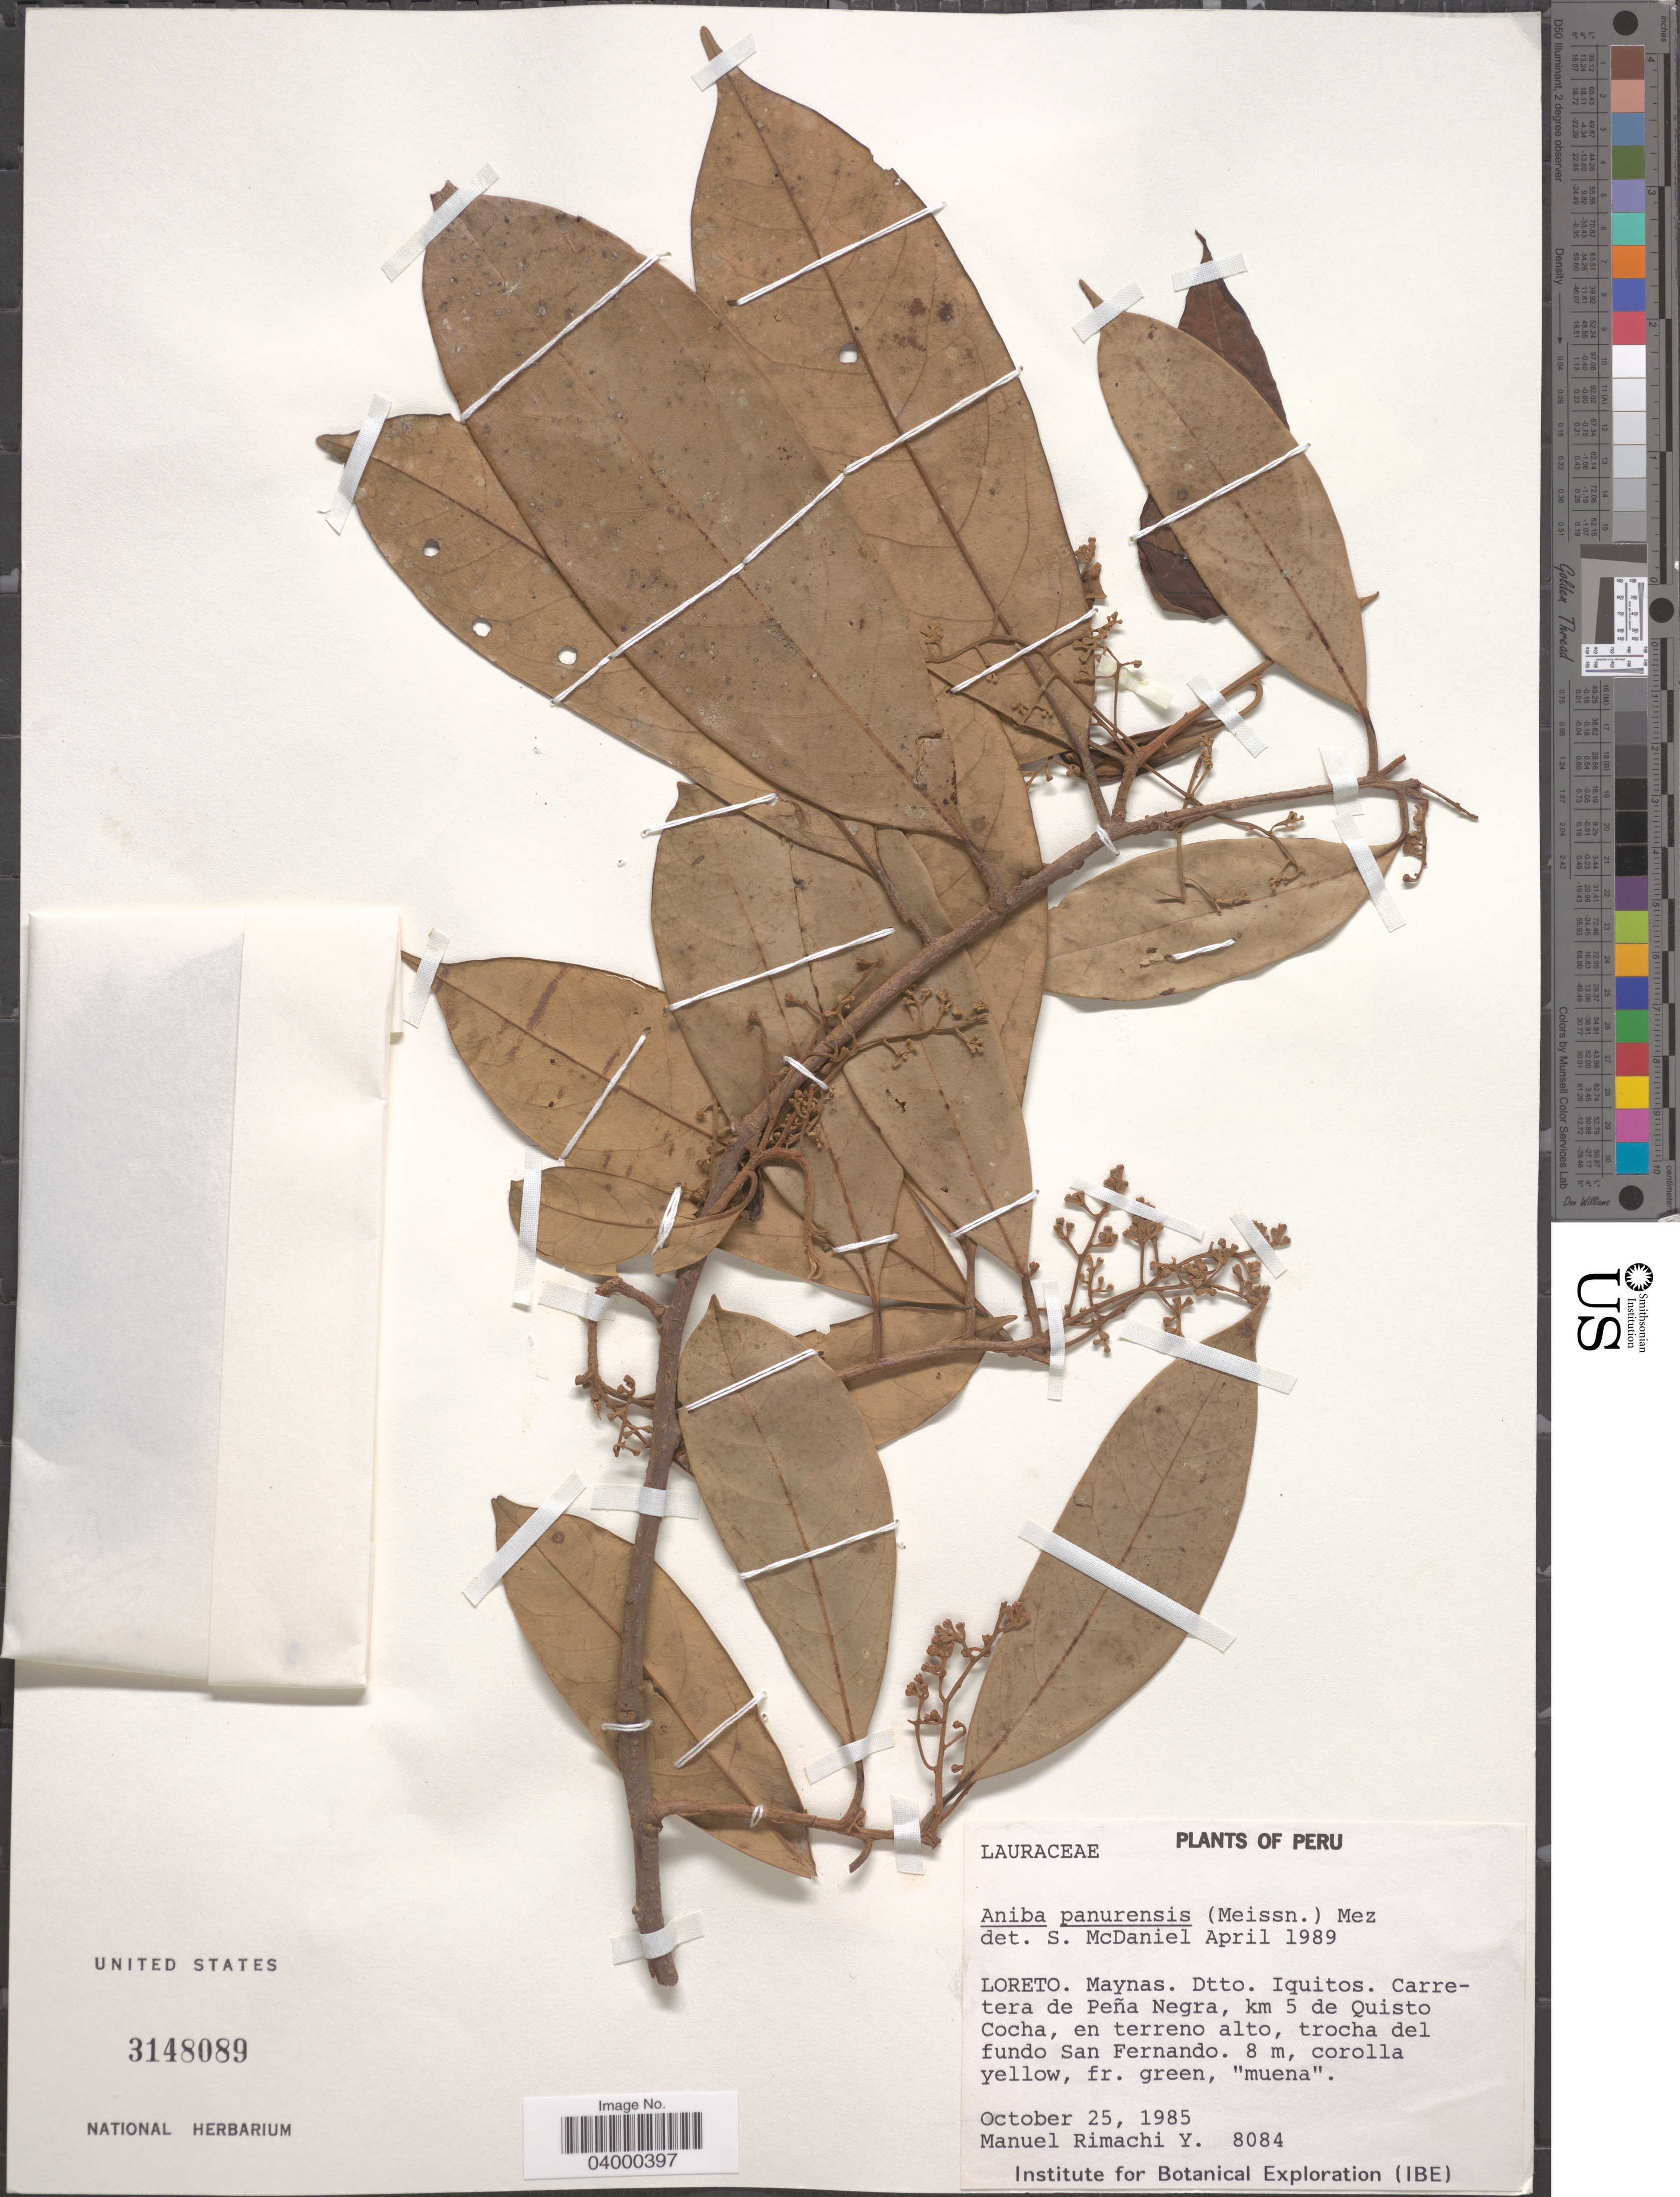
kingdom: Plantae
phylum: Tracheophyta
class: Magnoliopsida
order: Laurales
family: Lauraceae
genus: Aniba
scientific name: Aniba panurensis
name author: (Meisn.) Mez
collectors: M. Rimachi Y.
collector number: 8084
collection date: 1985-10-25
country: Peru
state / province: Loreto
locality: Maynas. Dtto. Iquitos. Carretera de Peña Negra, km 5 de Quisto Cocha, en terreno alto, trocha del fundo San Fernando.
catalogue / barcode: US 3148089